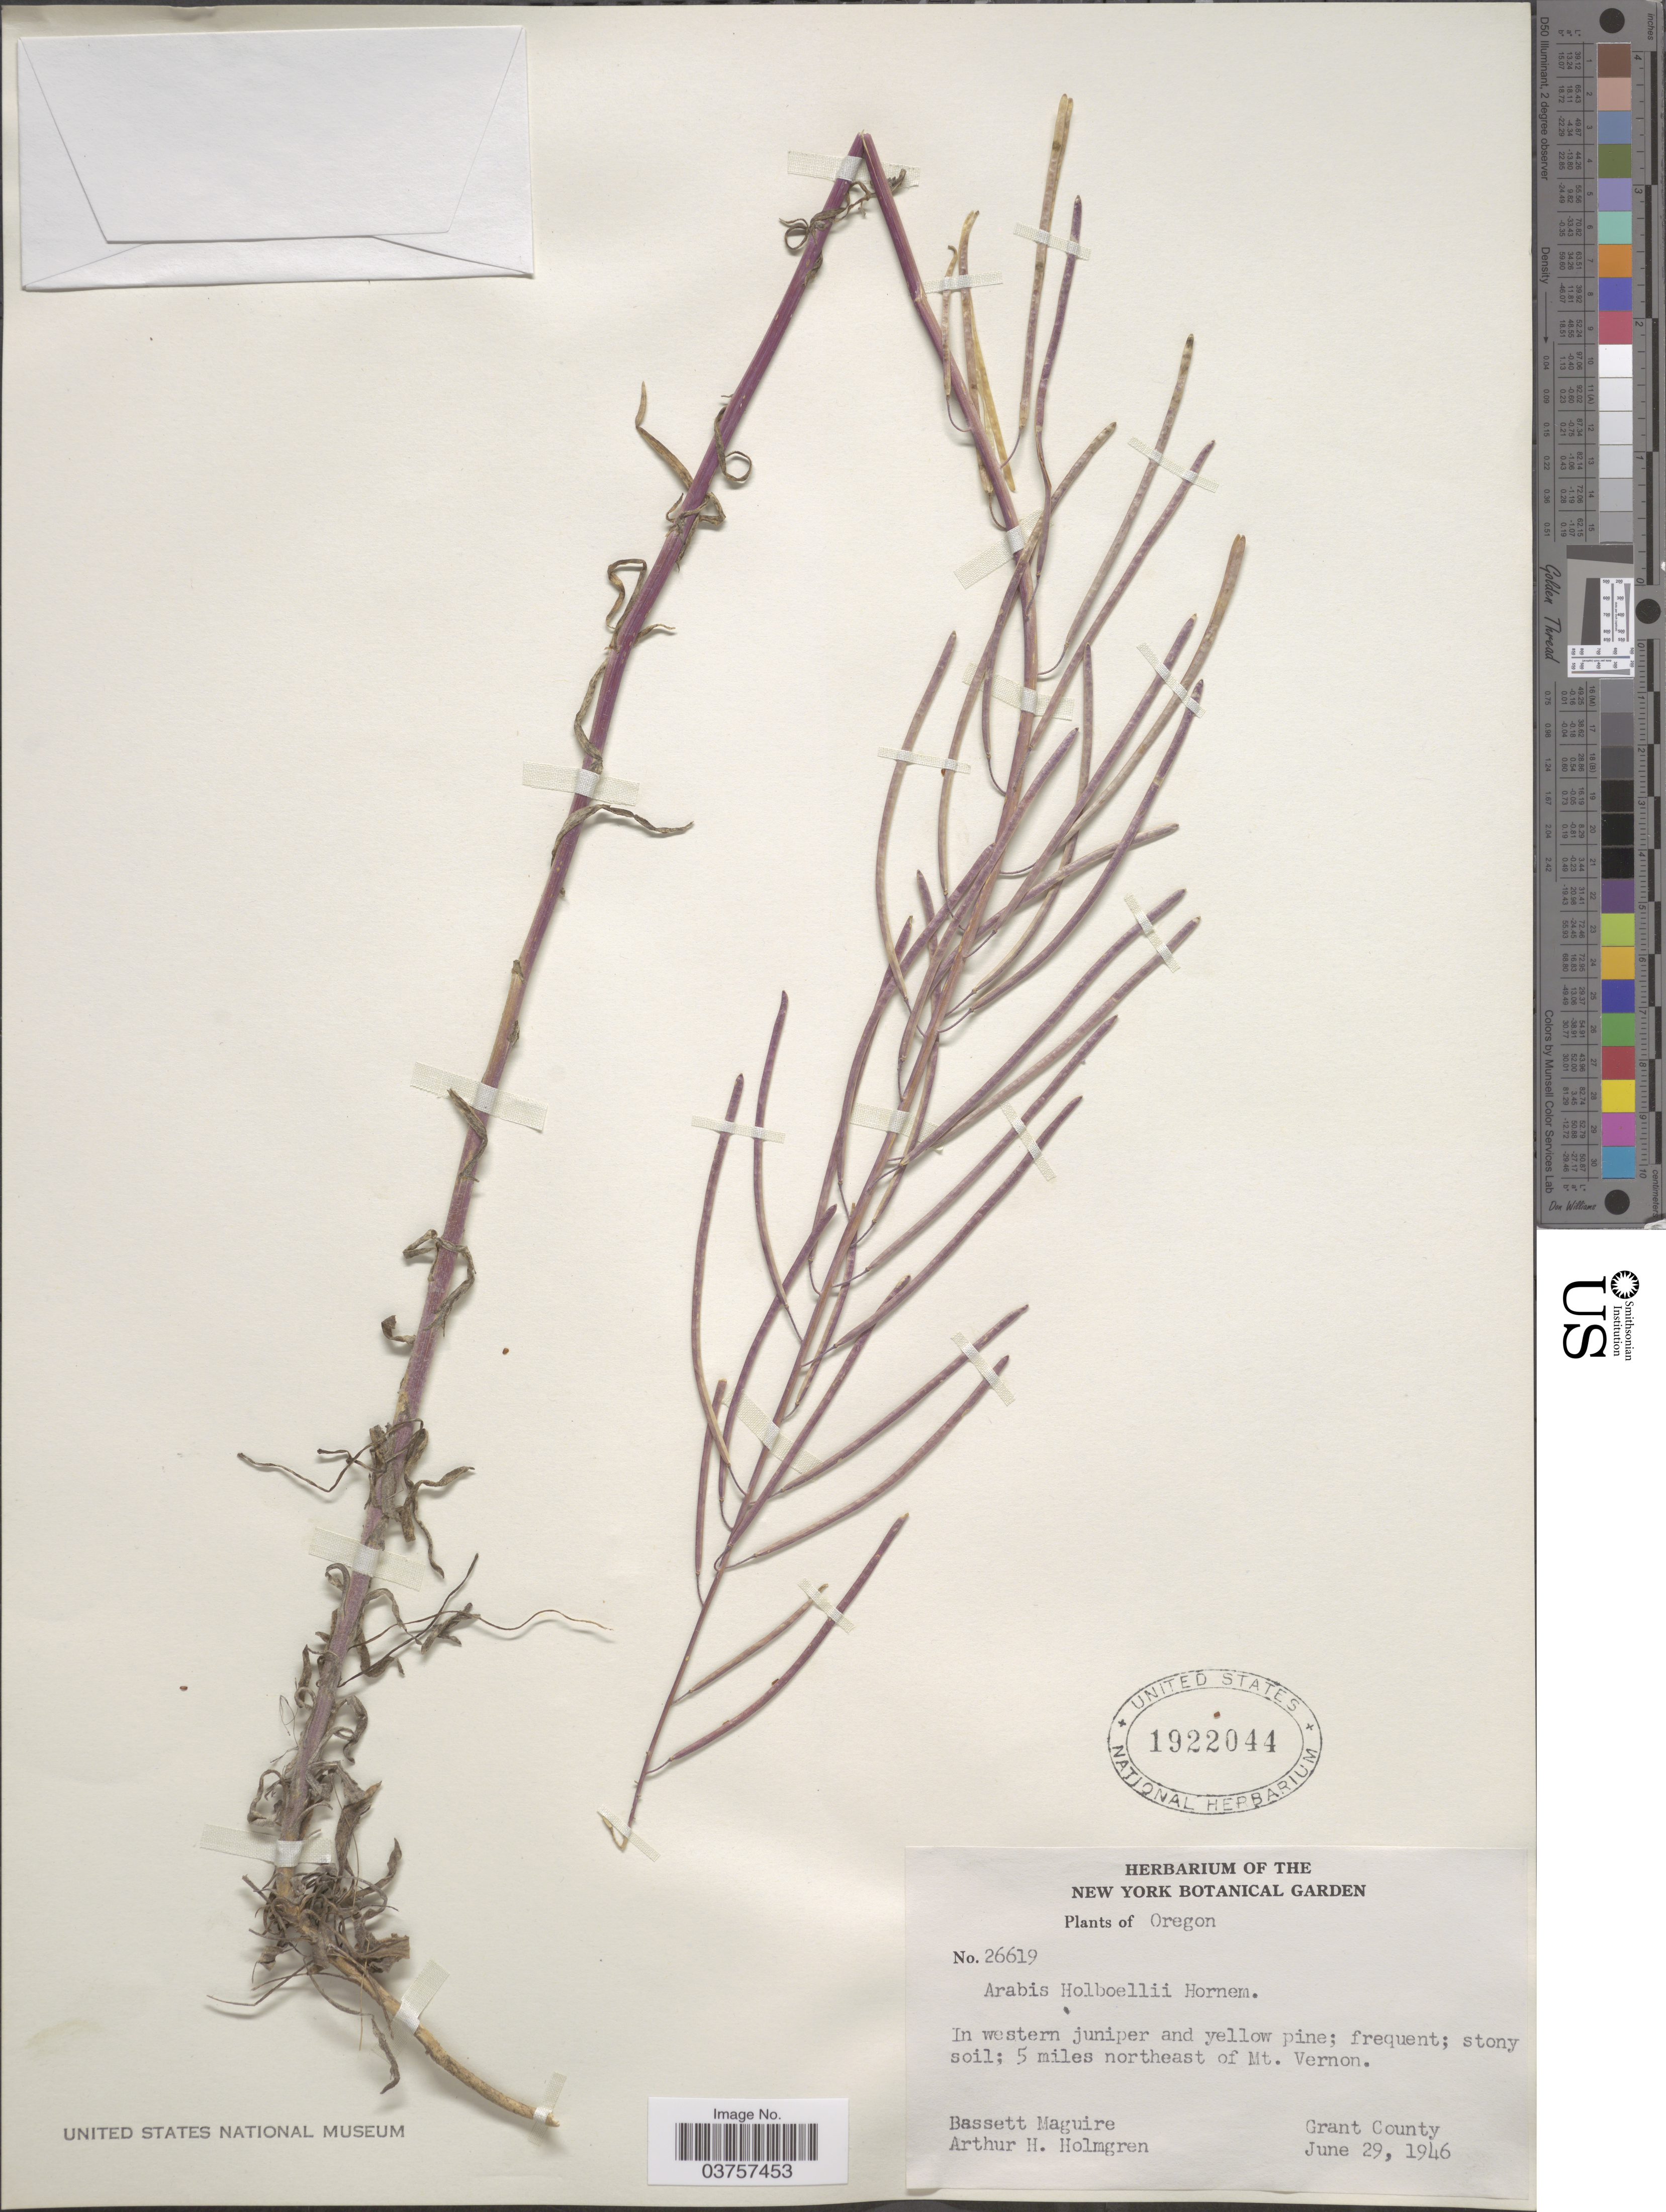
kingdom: Plantae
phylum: Tracheophyta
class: Magnoliopsida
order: Brassicales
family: Brassicaceae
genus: Arabis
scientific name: Arabis holboellii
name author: Hornem.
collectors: B. Maguire & A. H. Holmgren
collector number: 26619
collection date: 1946-06-29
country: United States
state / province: Oregon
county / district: Grant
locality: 5 miles northeast of Mt. Vernon. Grant County.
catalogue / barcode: US 1922044